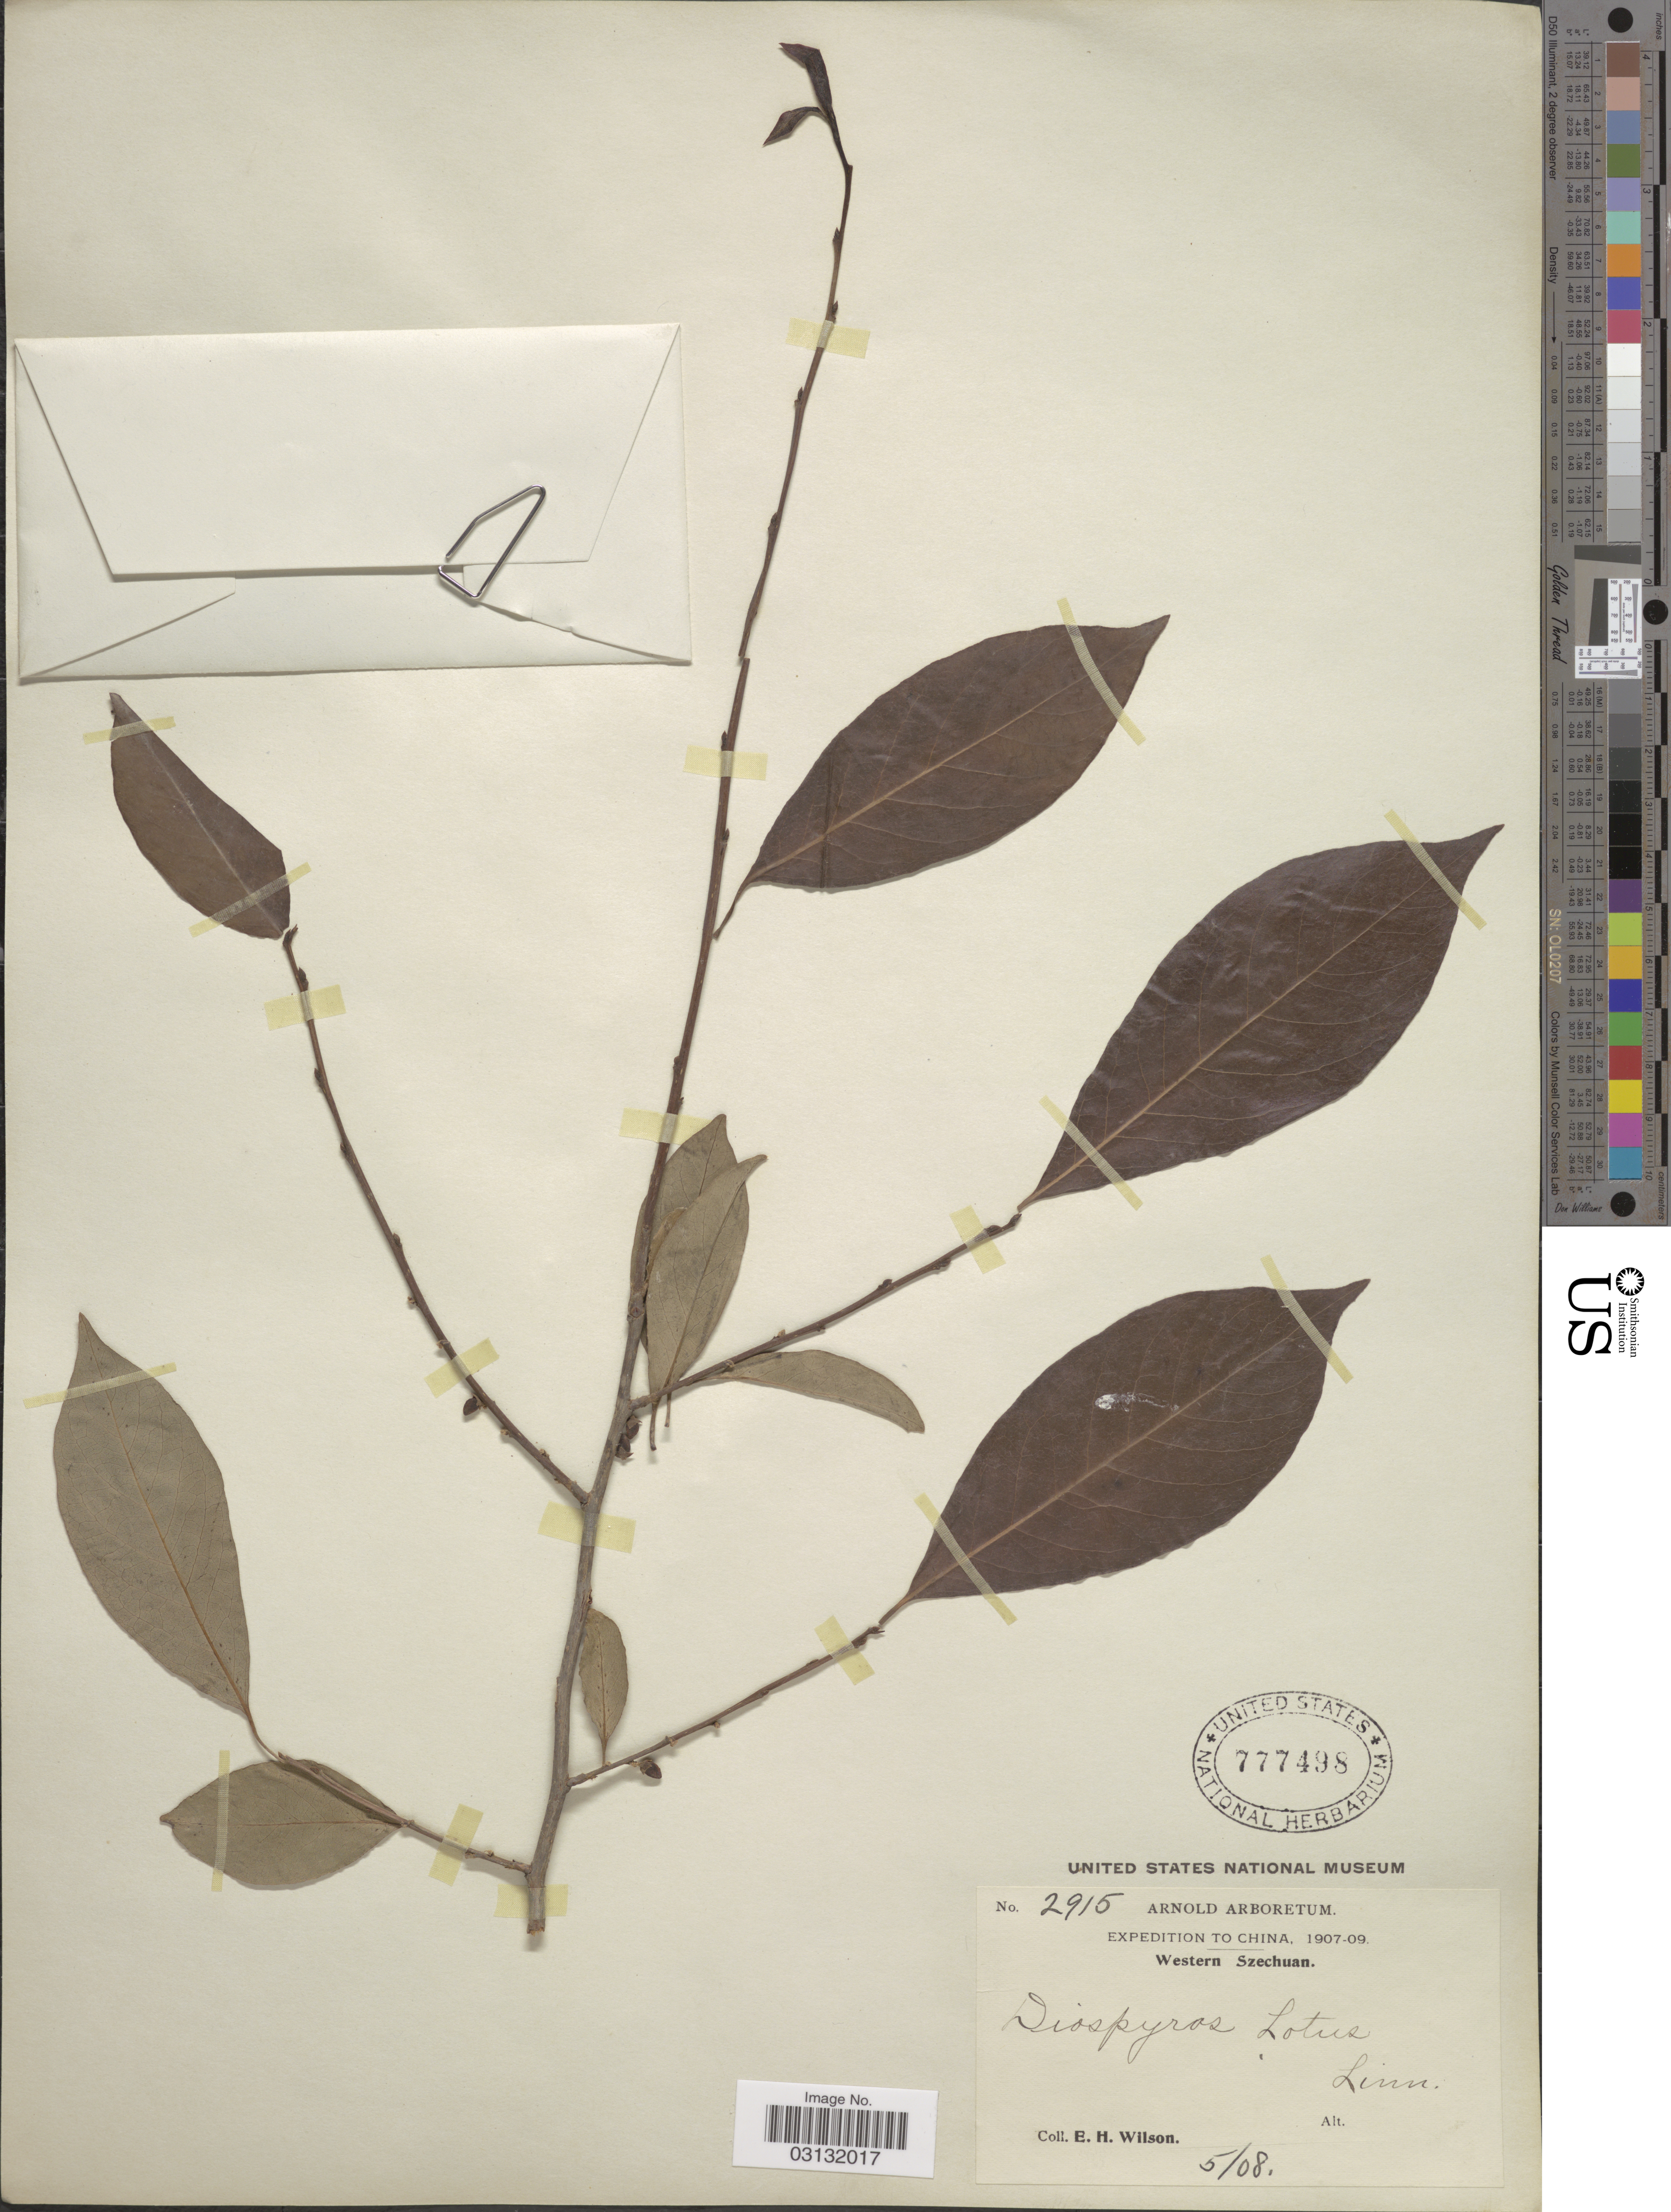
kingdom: Plantae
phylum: Tracheophyta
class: Magnoliopsida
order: Ericales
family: Ebenaceae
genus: Diospyros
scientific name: Diospyros lotus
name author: L.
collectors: E. Wilson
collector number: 2915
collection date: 1908-05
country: China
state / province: Sichuan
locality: Western Szechuan.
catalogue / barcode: US 777498